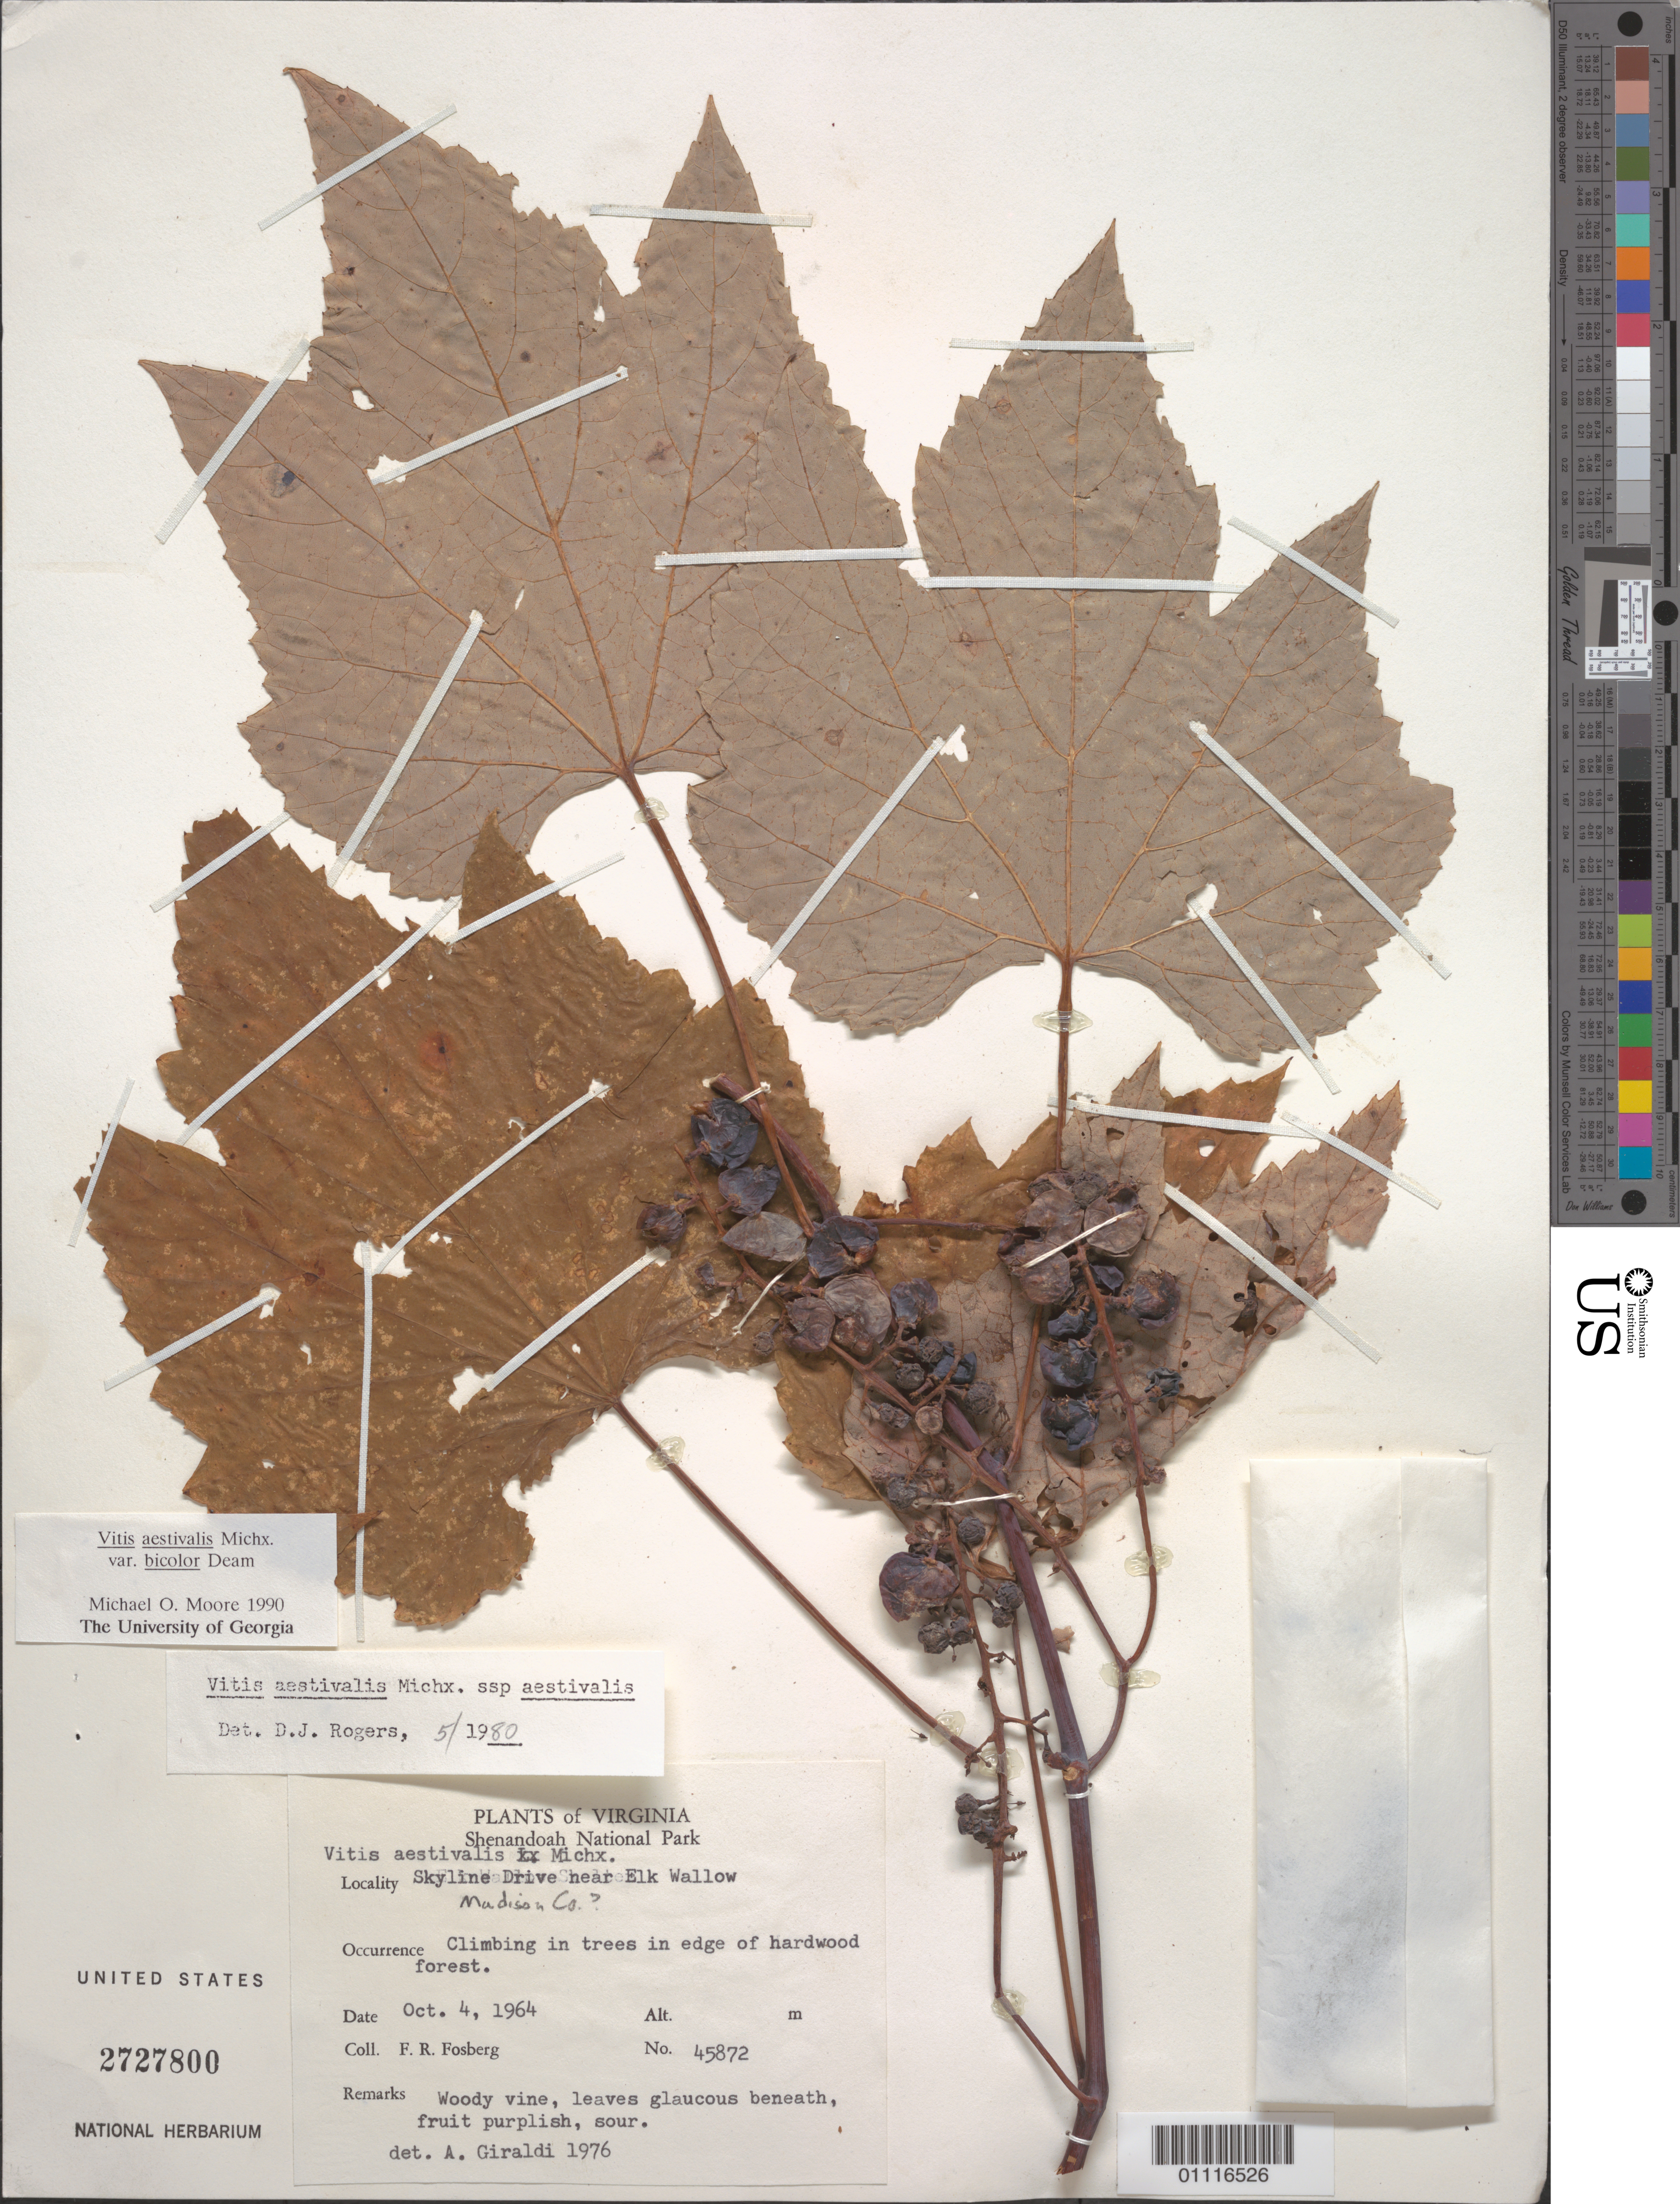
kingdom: Plantae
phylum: Tracheophyta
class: Magnoliopsida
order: Vitales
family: Vitaceae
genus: Vitis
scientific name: Vitis aestivalis var. bicolor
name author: Deam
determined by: Moore, M. O.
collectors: F. R. Fosberg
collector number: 45872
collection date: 1964-10-04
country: United States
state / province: Virginia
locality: Shenandoah National Park, Skyline Drive near Elk Wallow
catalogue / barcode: US 2727800